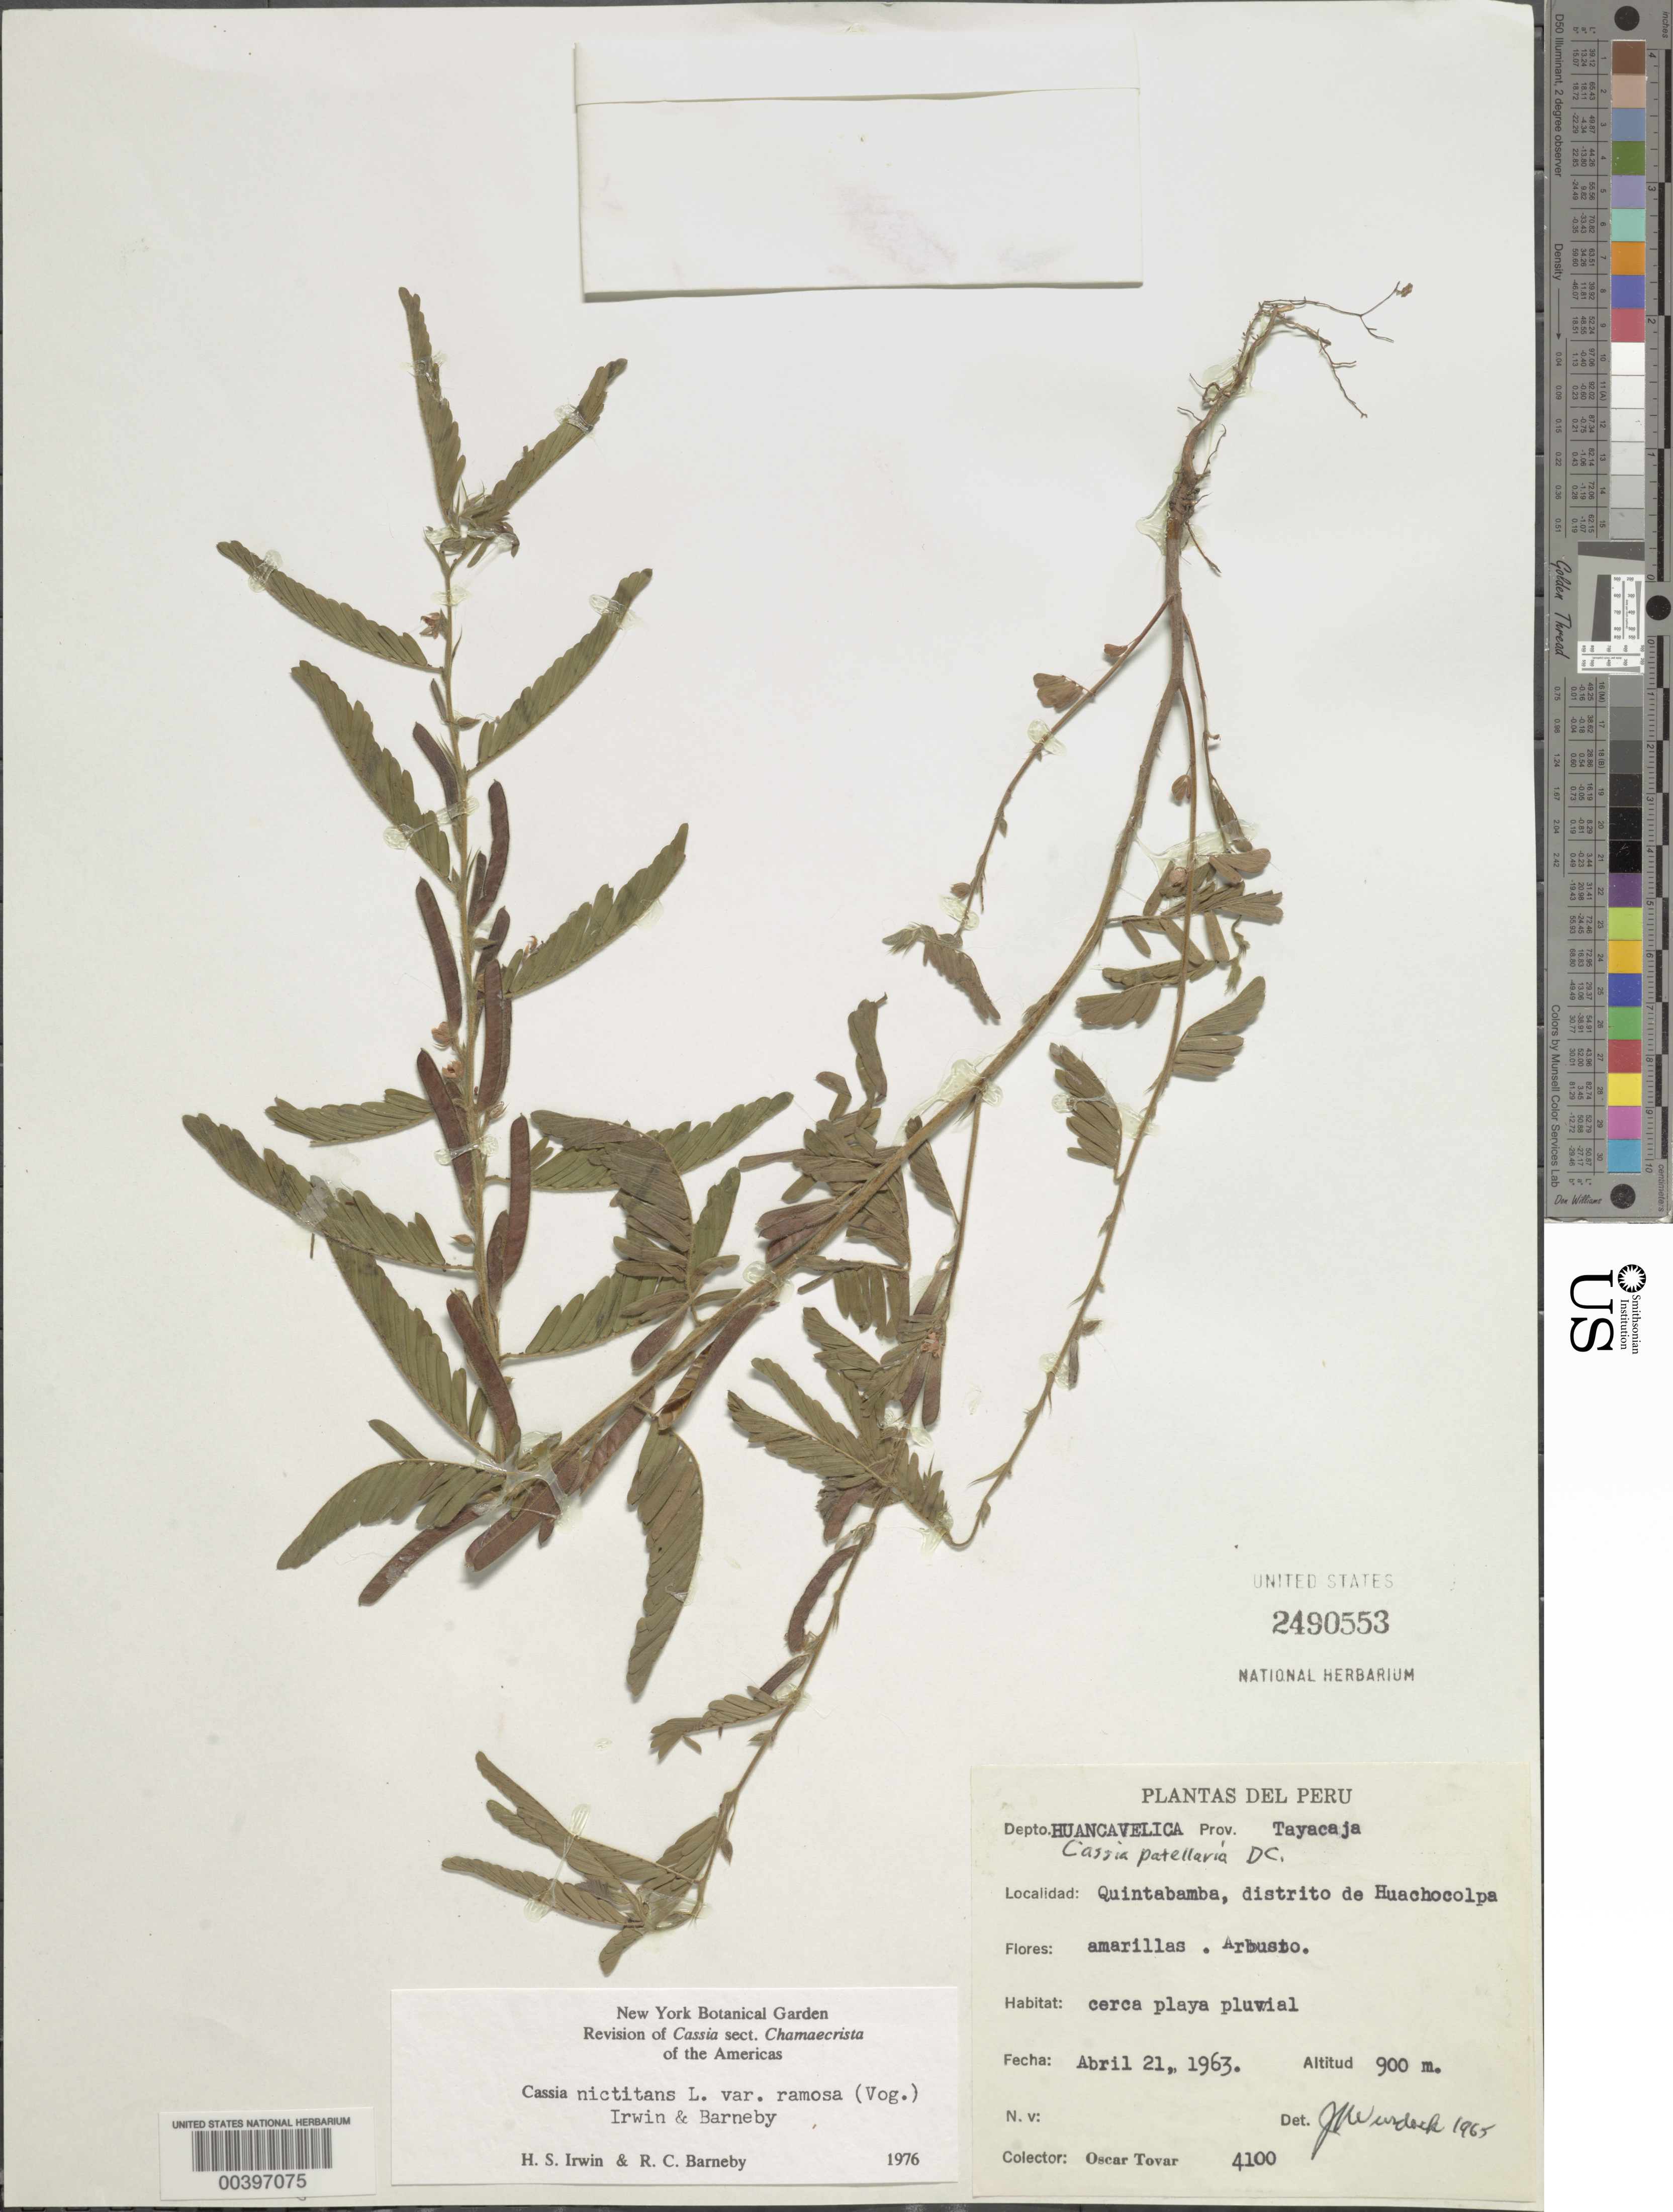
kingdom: Plantae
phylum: Tracheophyta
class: Magnoliopsida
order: Fabales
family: Fabaceae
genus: Chamaecrista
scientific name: Chamaecrista nictitans var. ramosa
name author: (Vogel) H.S. Irwin & Barneby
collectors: Ó. Tovar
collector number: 4100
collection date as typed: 21 Apr 1963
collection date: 1963-04-21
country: Peru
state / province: Huancavelica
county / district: Tayacaja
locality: Quintabamba, distrito a Huachocolpa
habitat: Cerca playa pluvial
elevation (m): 900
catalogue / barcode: US 2490553